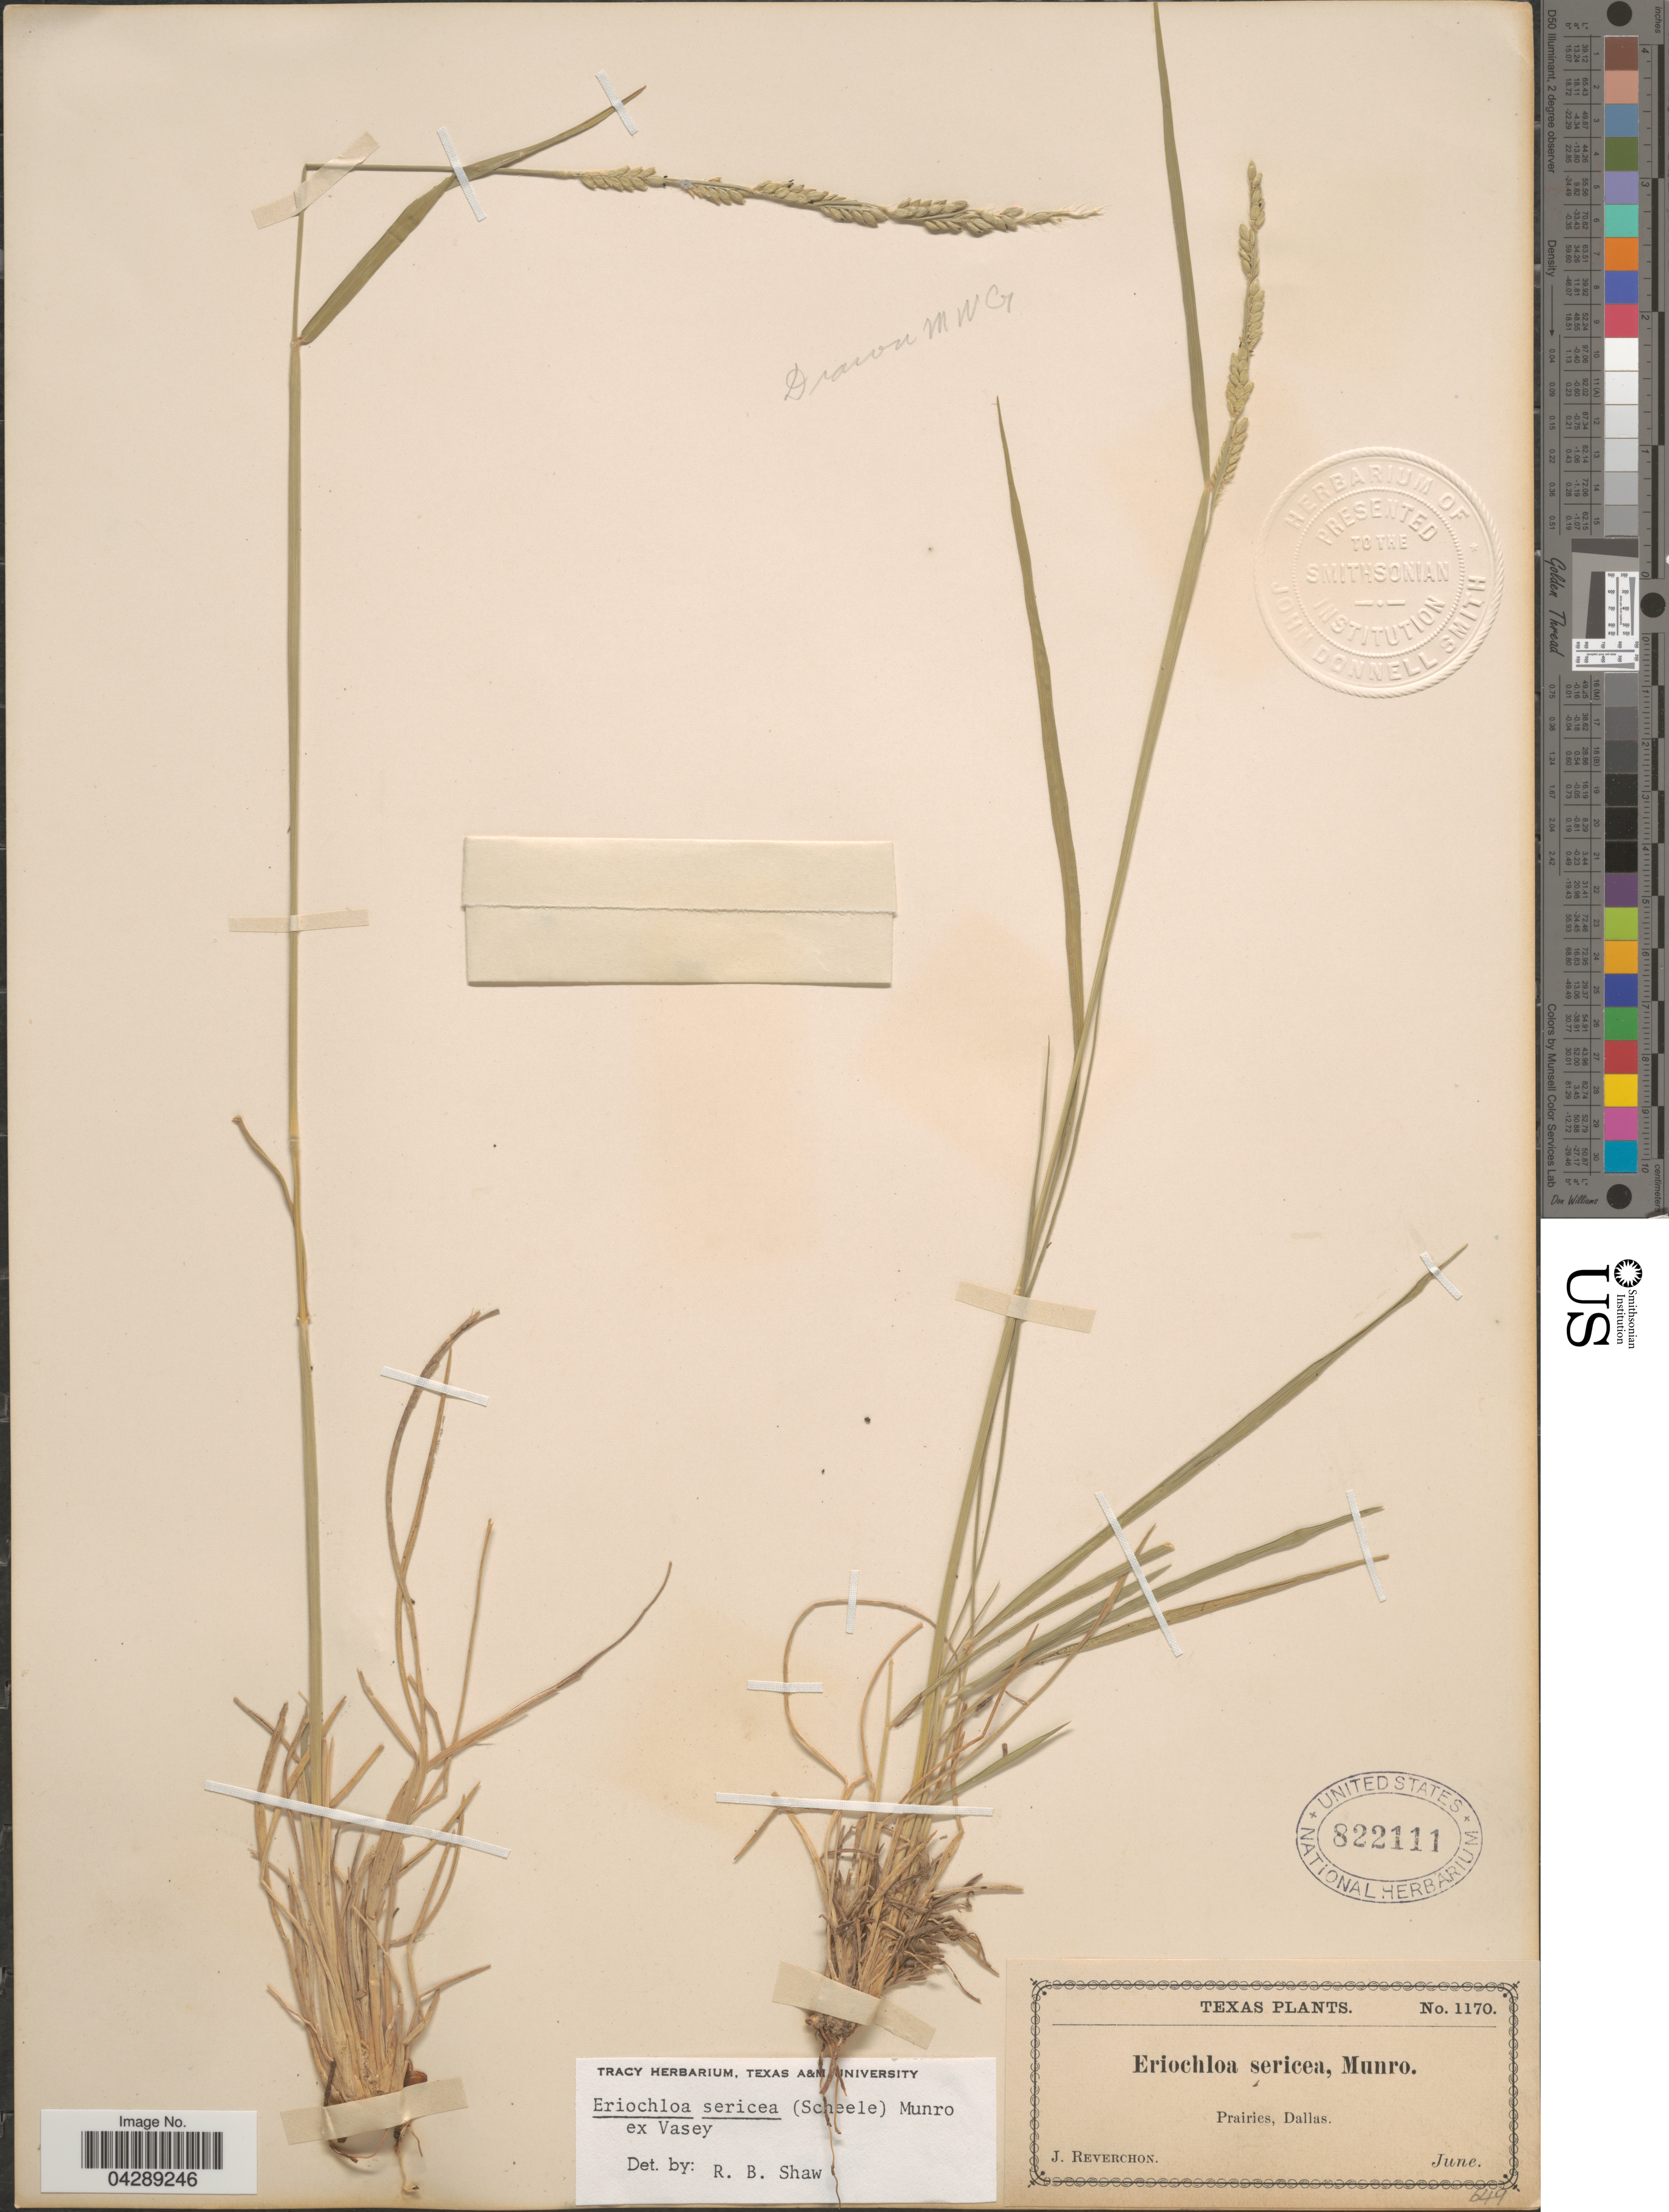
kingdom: Plantae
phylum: Tracheophyta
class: Liliopsida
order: Poales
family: Poaceae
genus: Eriochloa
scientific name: Eriochloa sericea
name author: (Scheele) Munro ex Vasey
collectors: J. Reverchon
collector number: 1170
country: United States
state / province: Texas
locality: Prairies, Dallas.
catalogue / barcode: US 822111